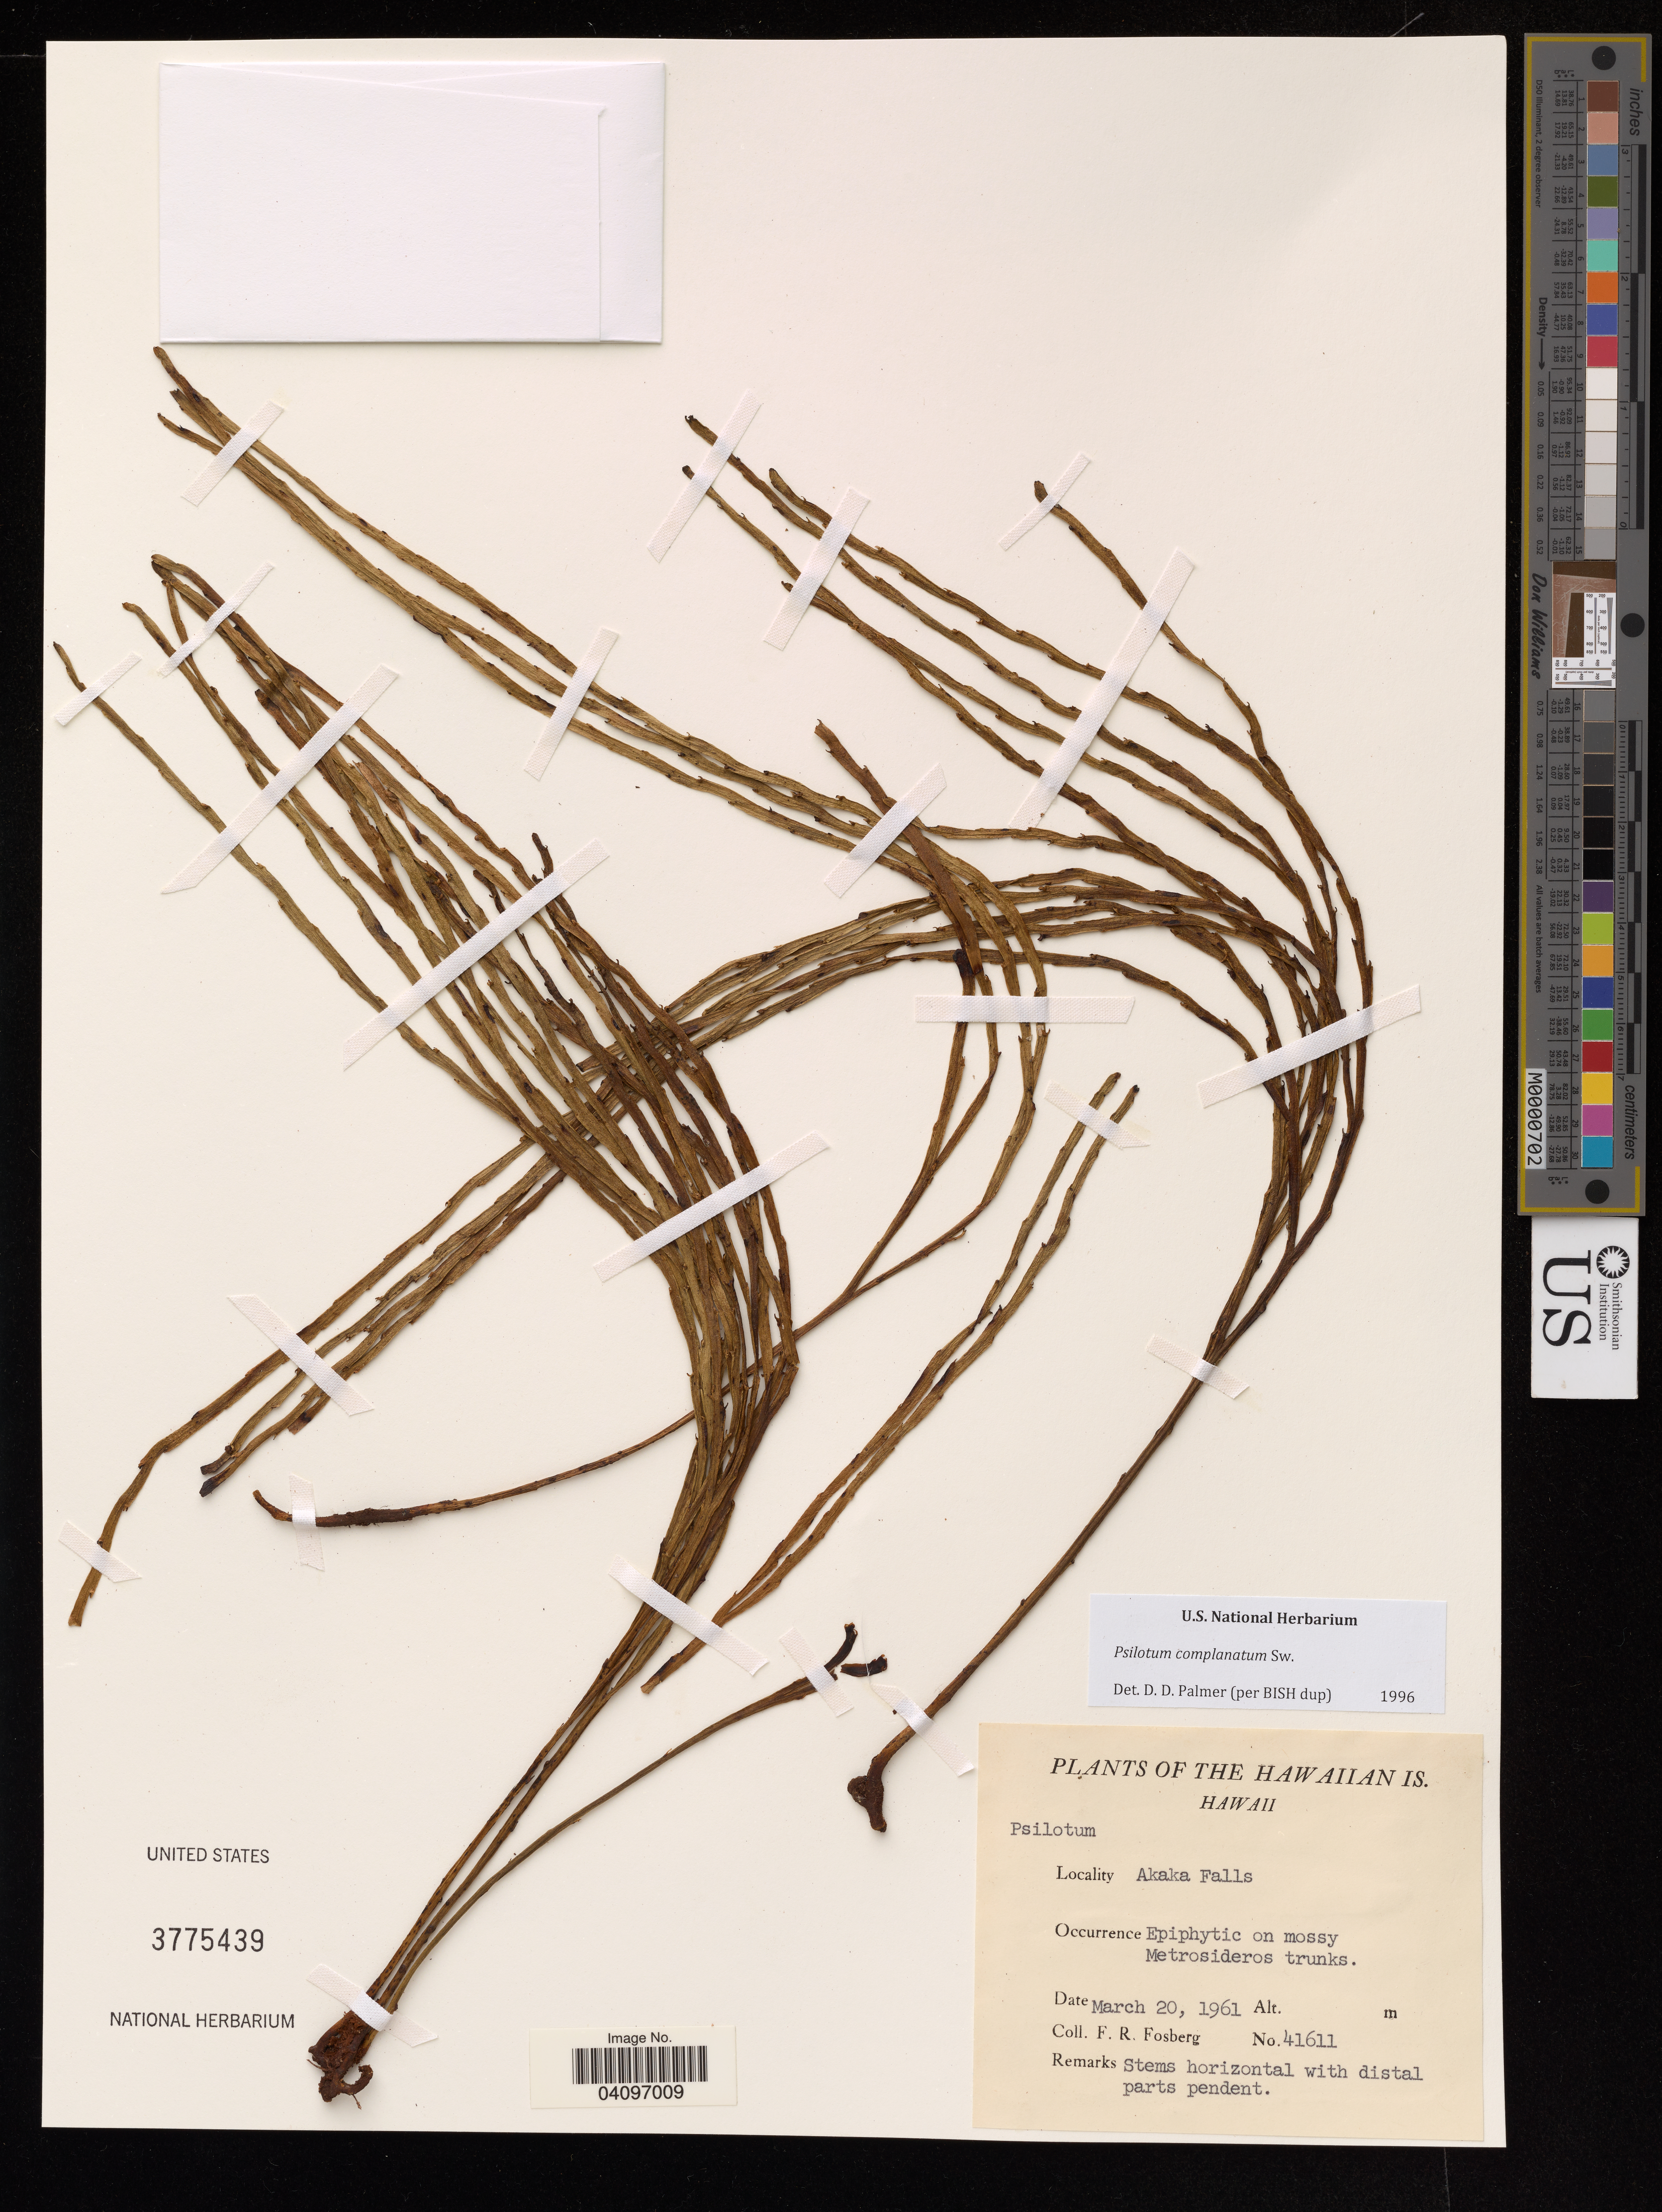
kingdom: Plantae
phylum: Tracheophyta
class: Polypodiopsida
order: Psilotales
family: Psilotaceae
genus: Psilotum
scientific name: Psilotum complanatum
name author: Sw.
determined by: Palmer, D. D.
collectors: F. R. Fosberg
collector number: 41611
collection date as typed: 20 Mar 1961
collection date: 1961-03-20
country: United States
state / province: Hawaii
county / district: Hawaii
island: Hawaii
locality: Akaka Falls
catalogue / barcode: US 3775439